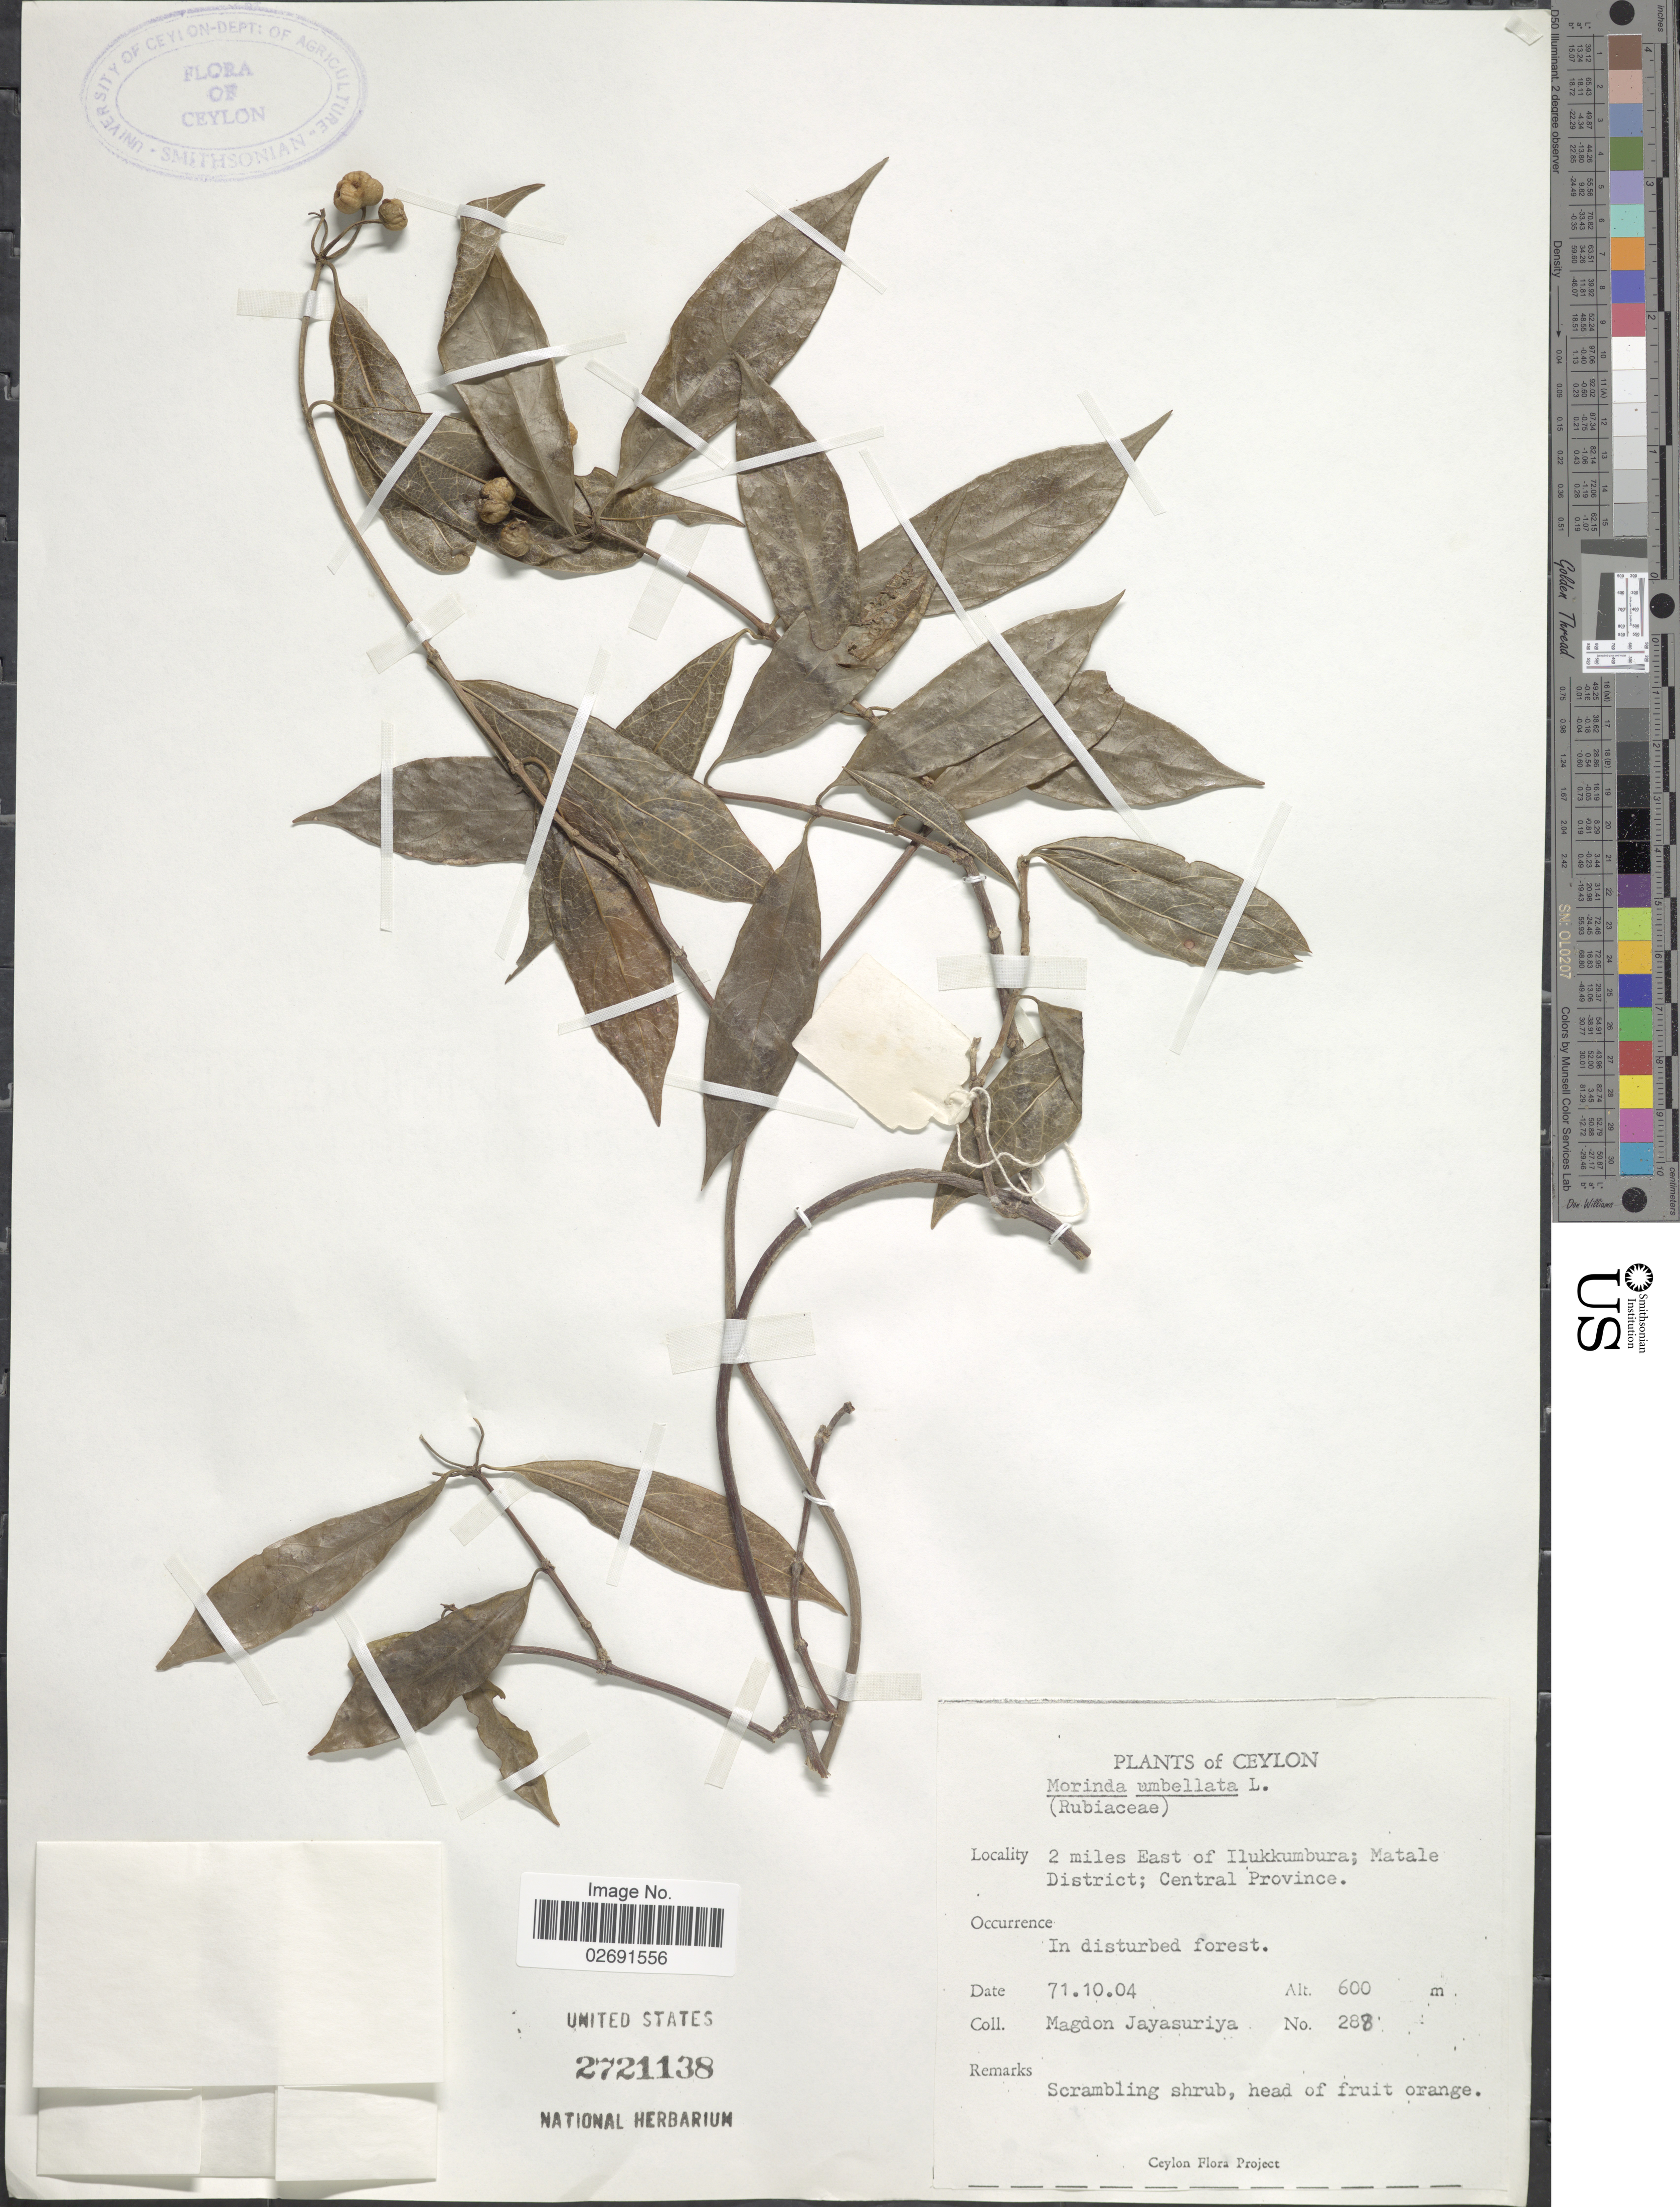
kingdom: Plantae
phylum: Tracheophyta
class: Magnoliopsida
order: Gentianales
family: Rubiaceae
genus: Gynochthodes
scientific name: Gynochthodes umbellata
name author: (L.) Razafim. & B. Bremer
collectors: A. H. Jayasuriya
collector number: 288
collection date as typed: Transcribed d/m/y: 4/10/71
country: Sri Lanka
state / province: Central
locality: Ceylon, 2 miles East of Ilukkumbura; Matala District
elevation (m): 600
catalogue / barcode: US 2721138